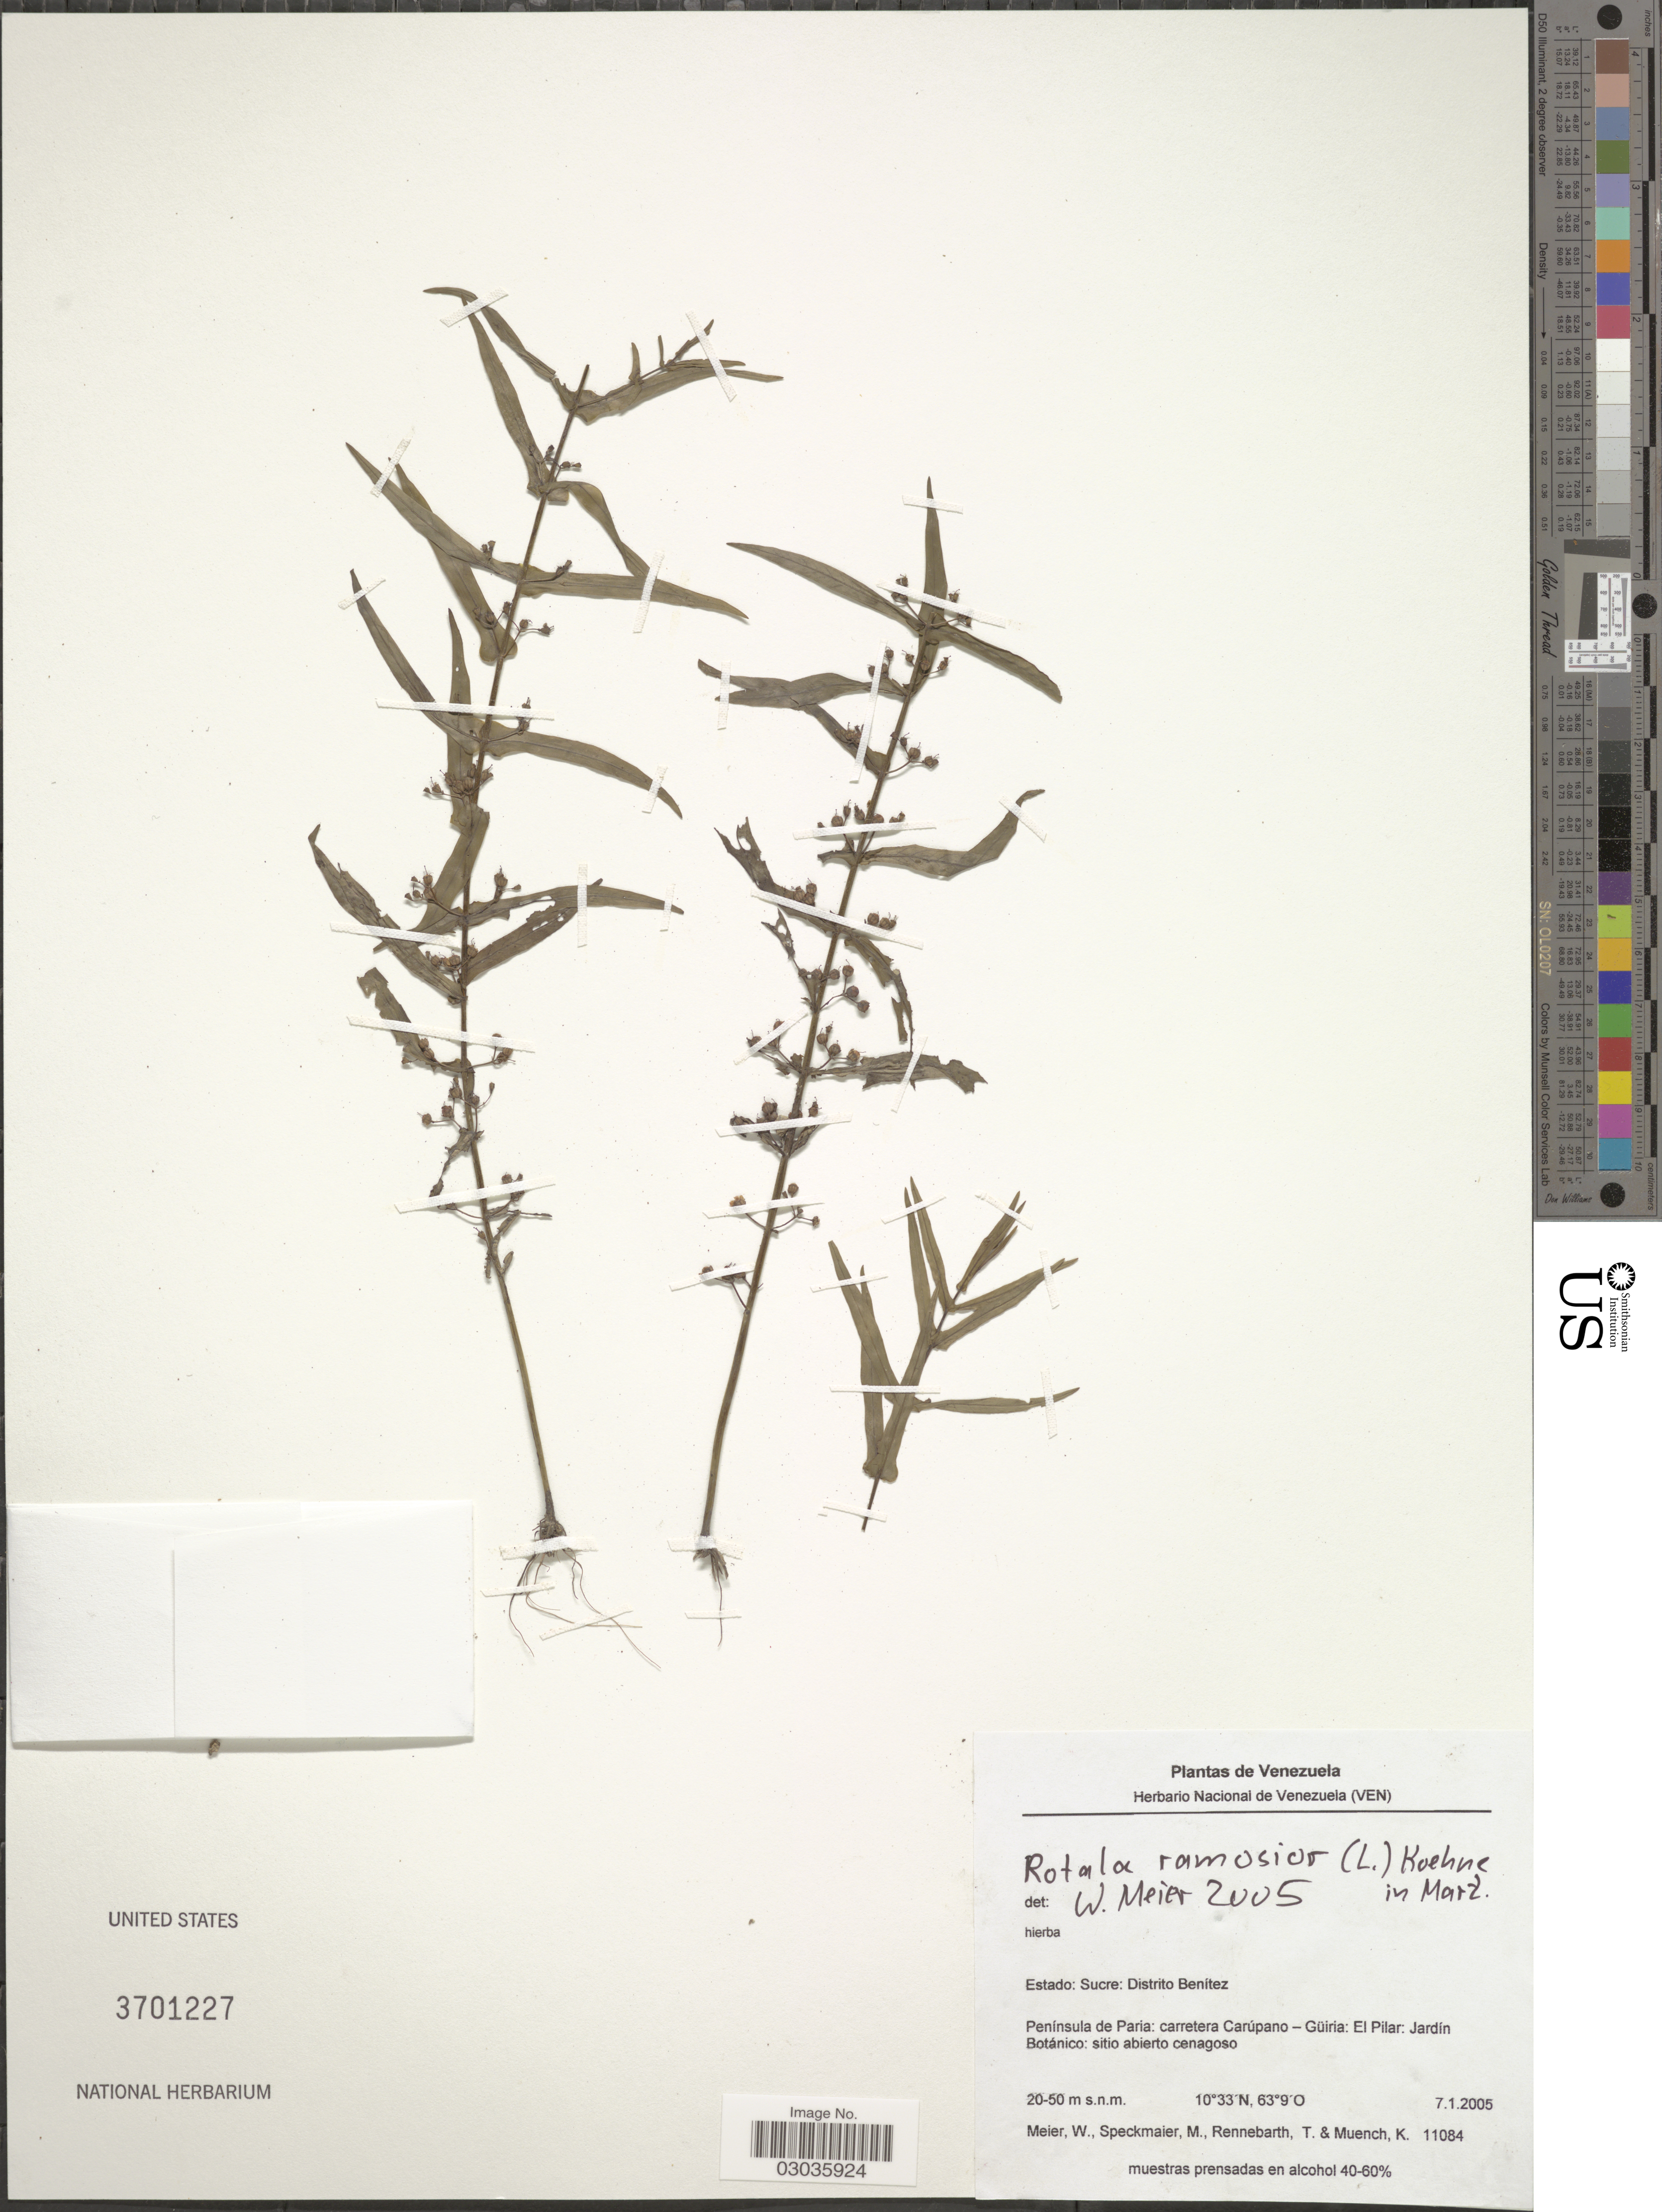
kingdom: Plantae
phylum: Tracheophyta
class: Magnoliopsida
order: Myrtales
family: Lythraceae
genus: Rotala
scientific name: Rotala ramosior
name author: (L.) Koehne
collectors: W. Meier, M. Speckmaier, T. Rennebarth & K. Muench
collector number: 11084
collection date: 2005-01-07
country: Venezuela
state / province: Sucre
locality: Distrito Benítez, Península de Paría; carretera Carúpano-Güiria: El Pilar: Jardín Botánico.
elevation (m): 20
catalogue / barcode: US 3701227